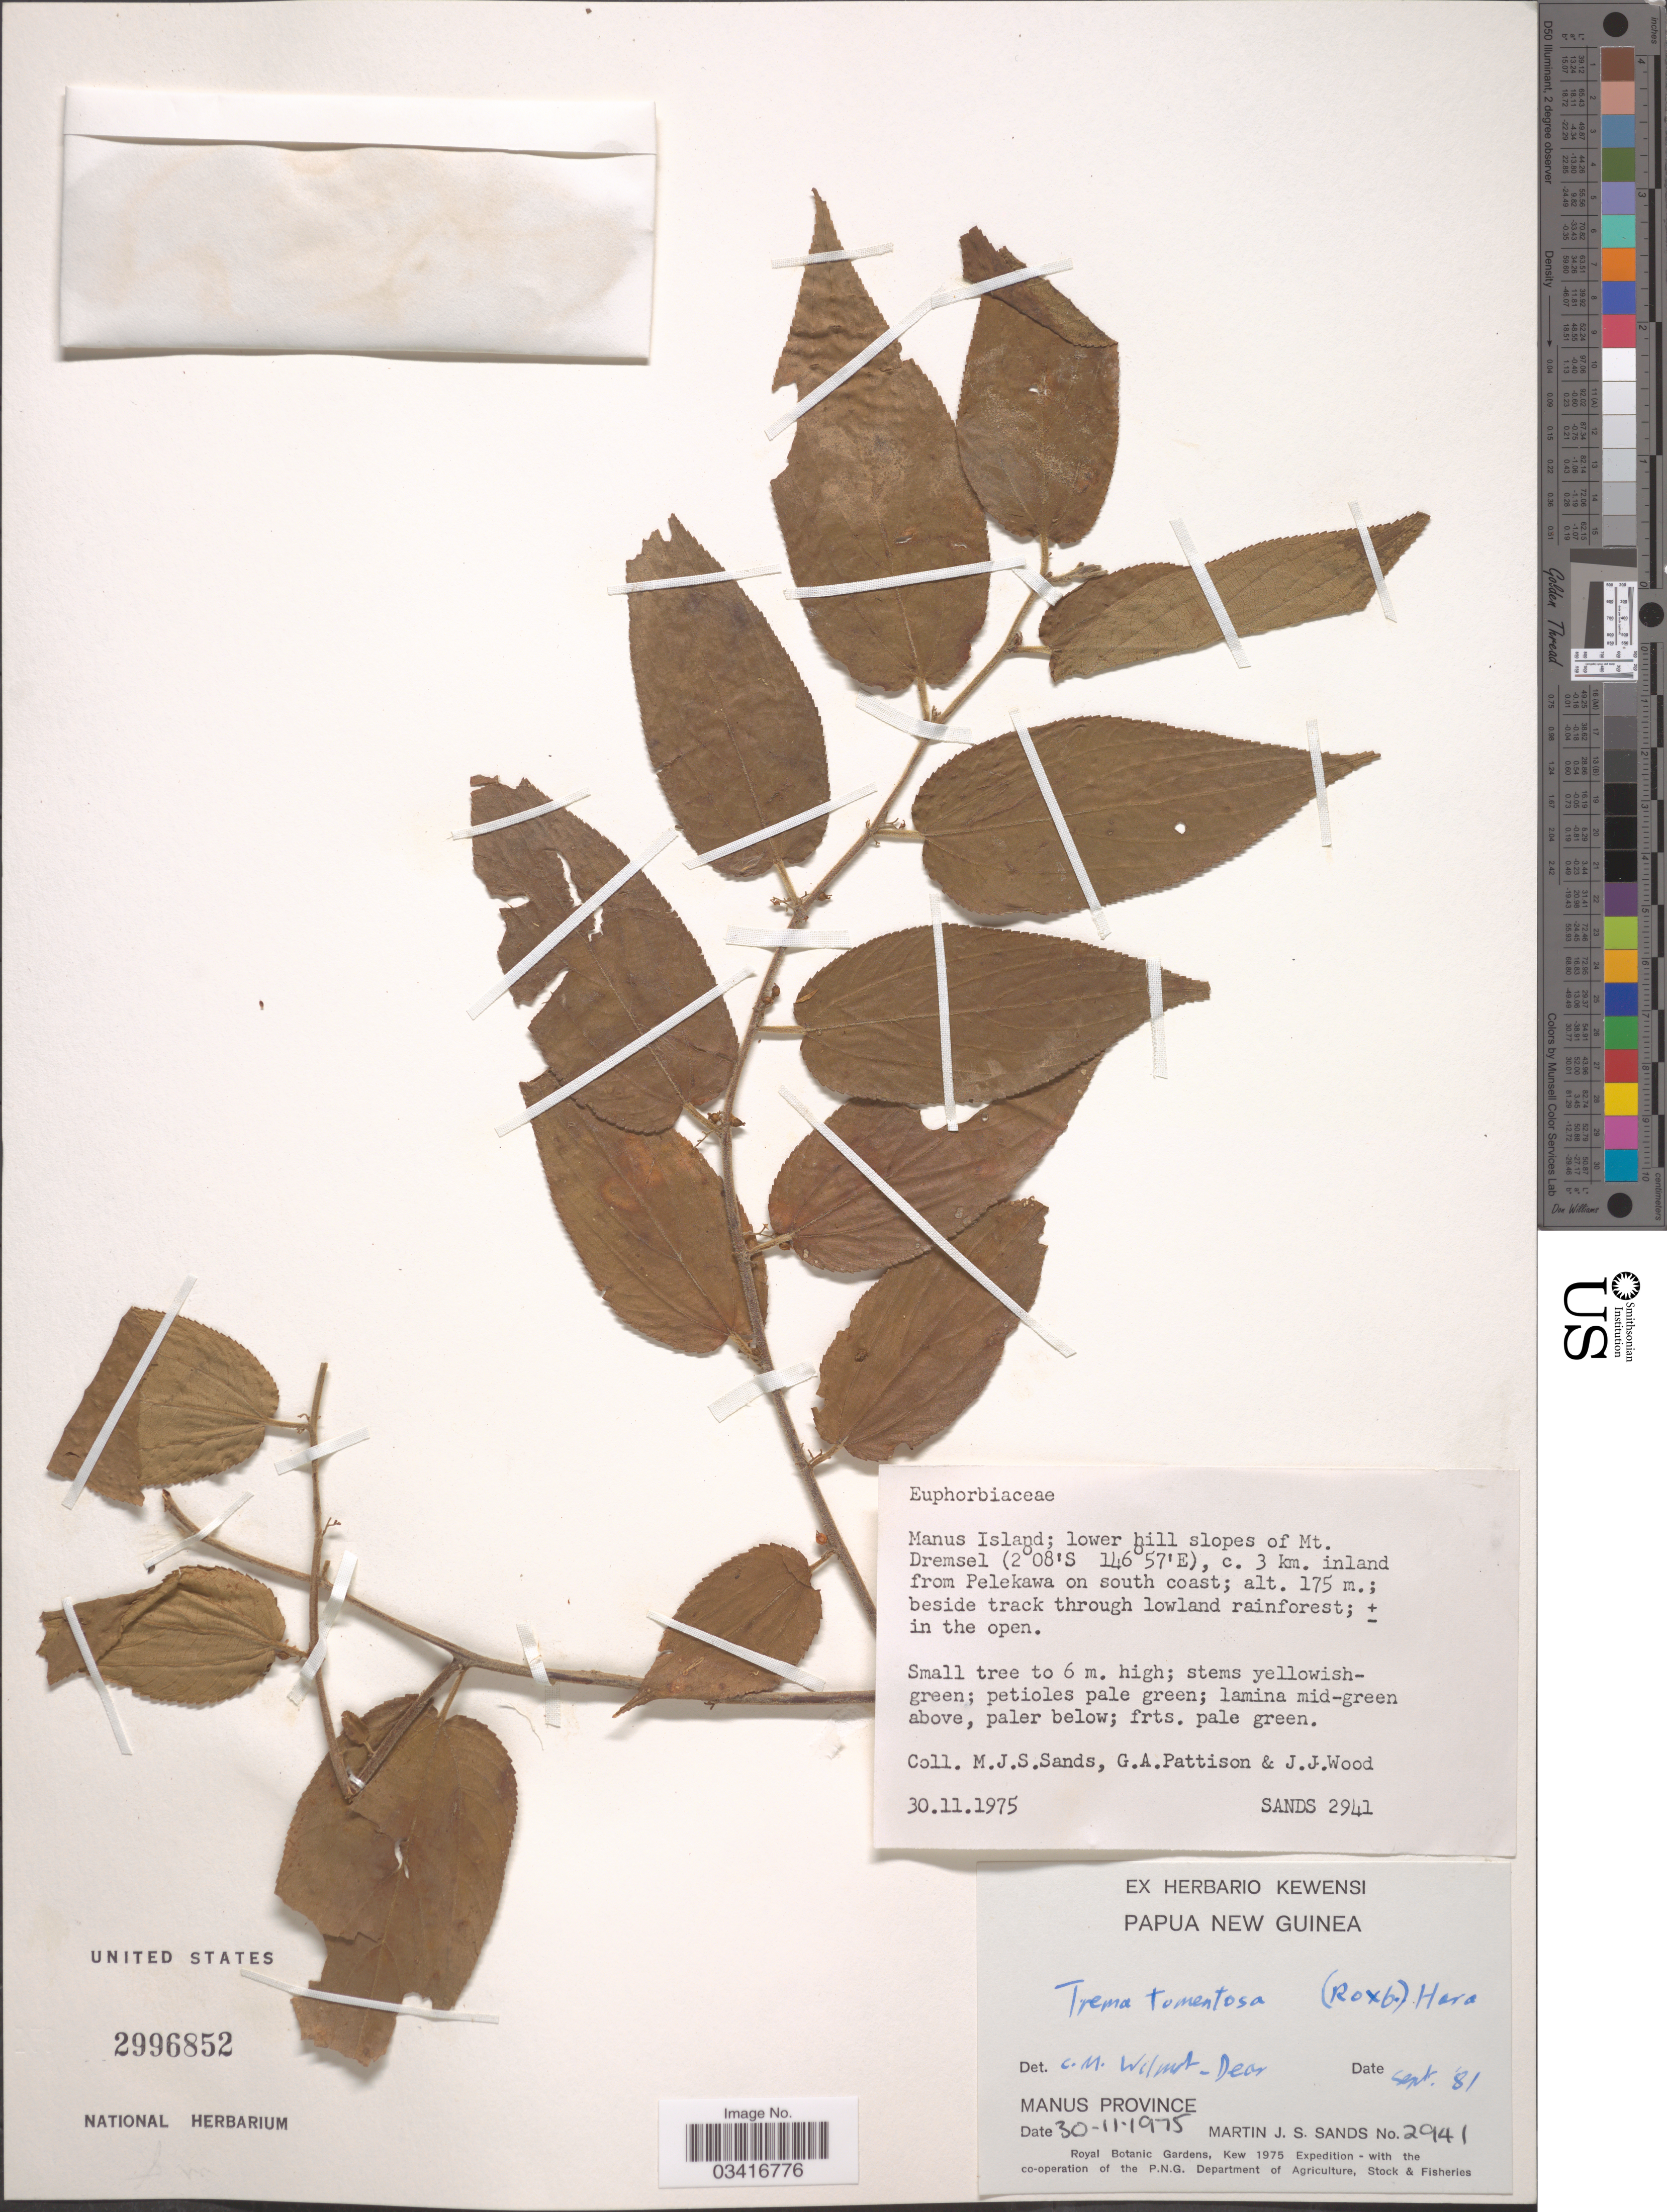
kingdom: Plantae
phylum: Tracheophyta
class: Magnoliopsida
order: Rosales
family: Cannabaceae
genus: Trema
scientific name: Trema tomentosum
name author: (Roxb.) Y. Hara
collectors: M. Sands, G. Pattison & J. Wood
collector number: SANDS 2941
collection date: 1975-11-30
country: Papua New Guinea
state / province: Manus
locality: Manus Island: lower hill slopes of Mt. Dremsel, c. 3 km. inland from Pelekawa on south coast; beside track through lowland rainforest.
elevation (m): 175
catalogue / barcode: US 2996852